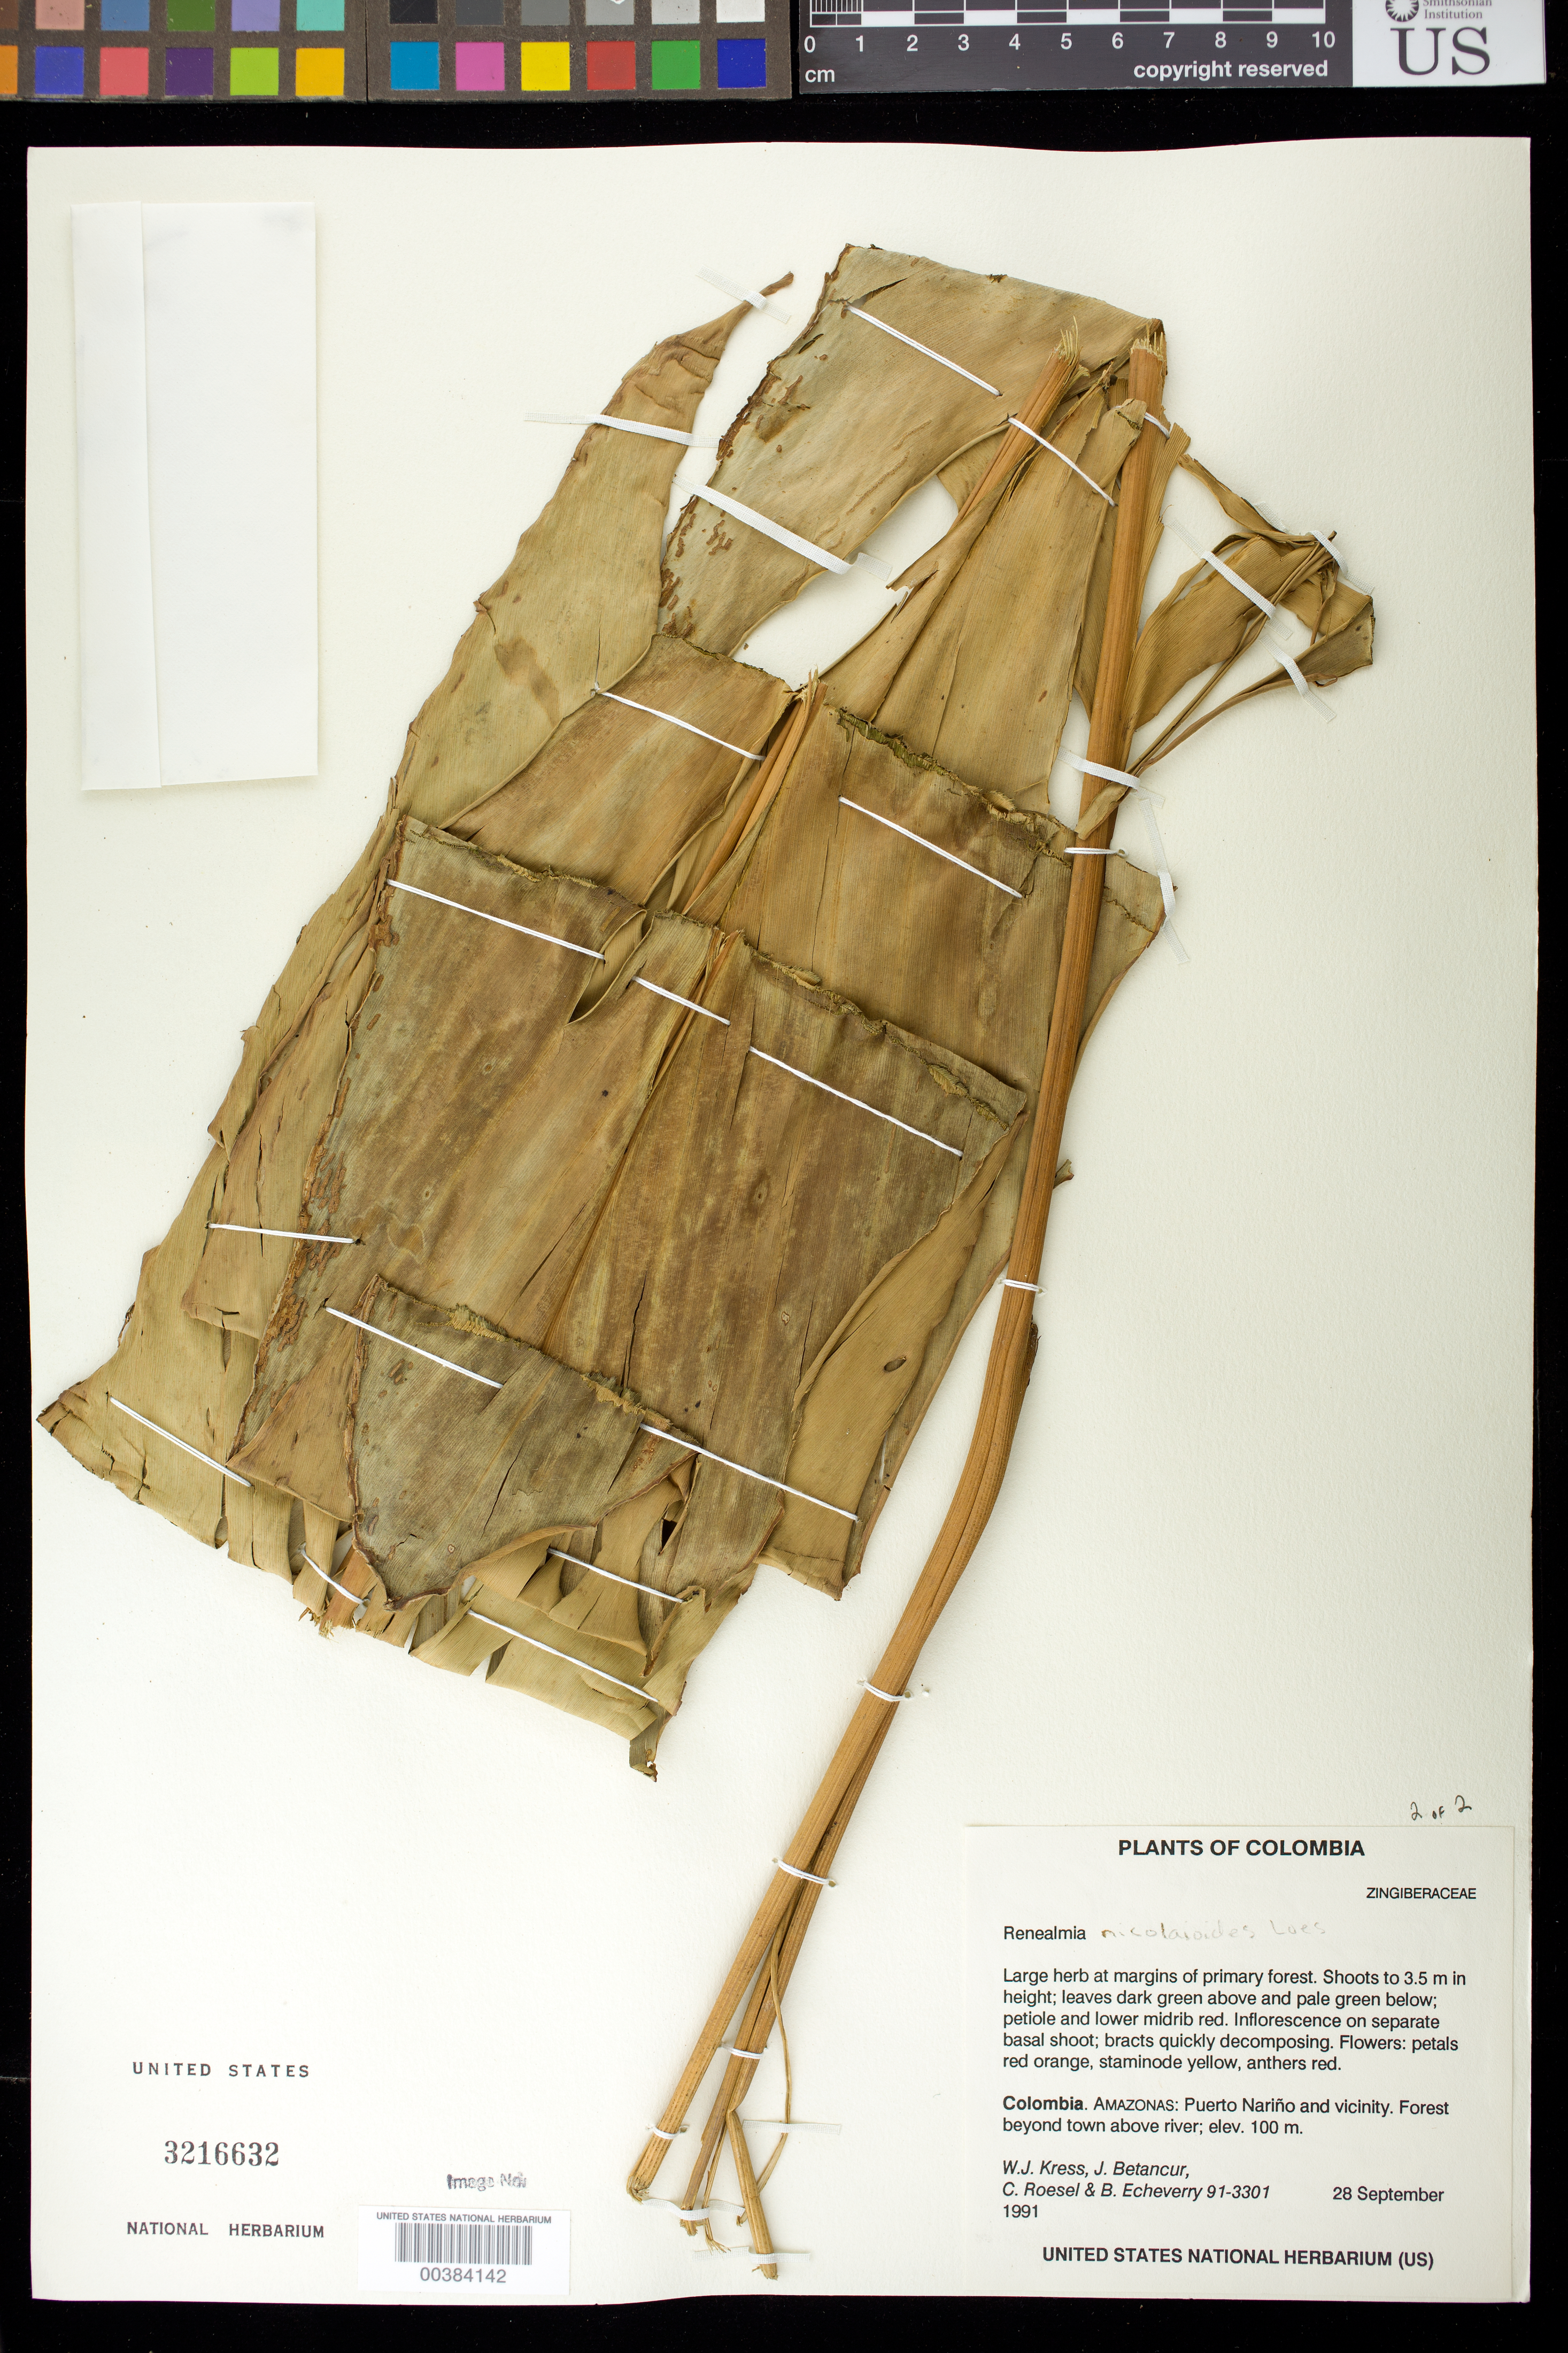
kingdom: Plantae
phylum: Tracheophyta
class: Liliopsida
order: Zingiberales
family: Zingiberaceae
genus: Renealmia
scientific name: Renealmia nicolaioides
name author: Loes.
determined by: Maas, Paul J. M.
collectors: W. J. Kress, J. C. Betancur, C. S. Roesel & B. Echeverry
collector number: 91-3301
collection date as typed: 28 Sep 1991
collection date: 1991-09-28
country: Colombia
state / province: Amazônas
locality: Puerto Narino and vicinity.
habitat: Margins of primary forest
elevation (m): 100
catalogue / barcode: US 3216632